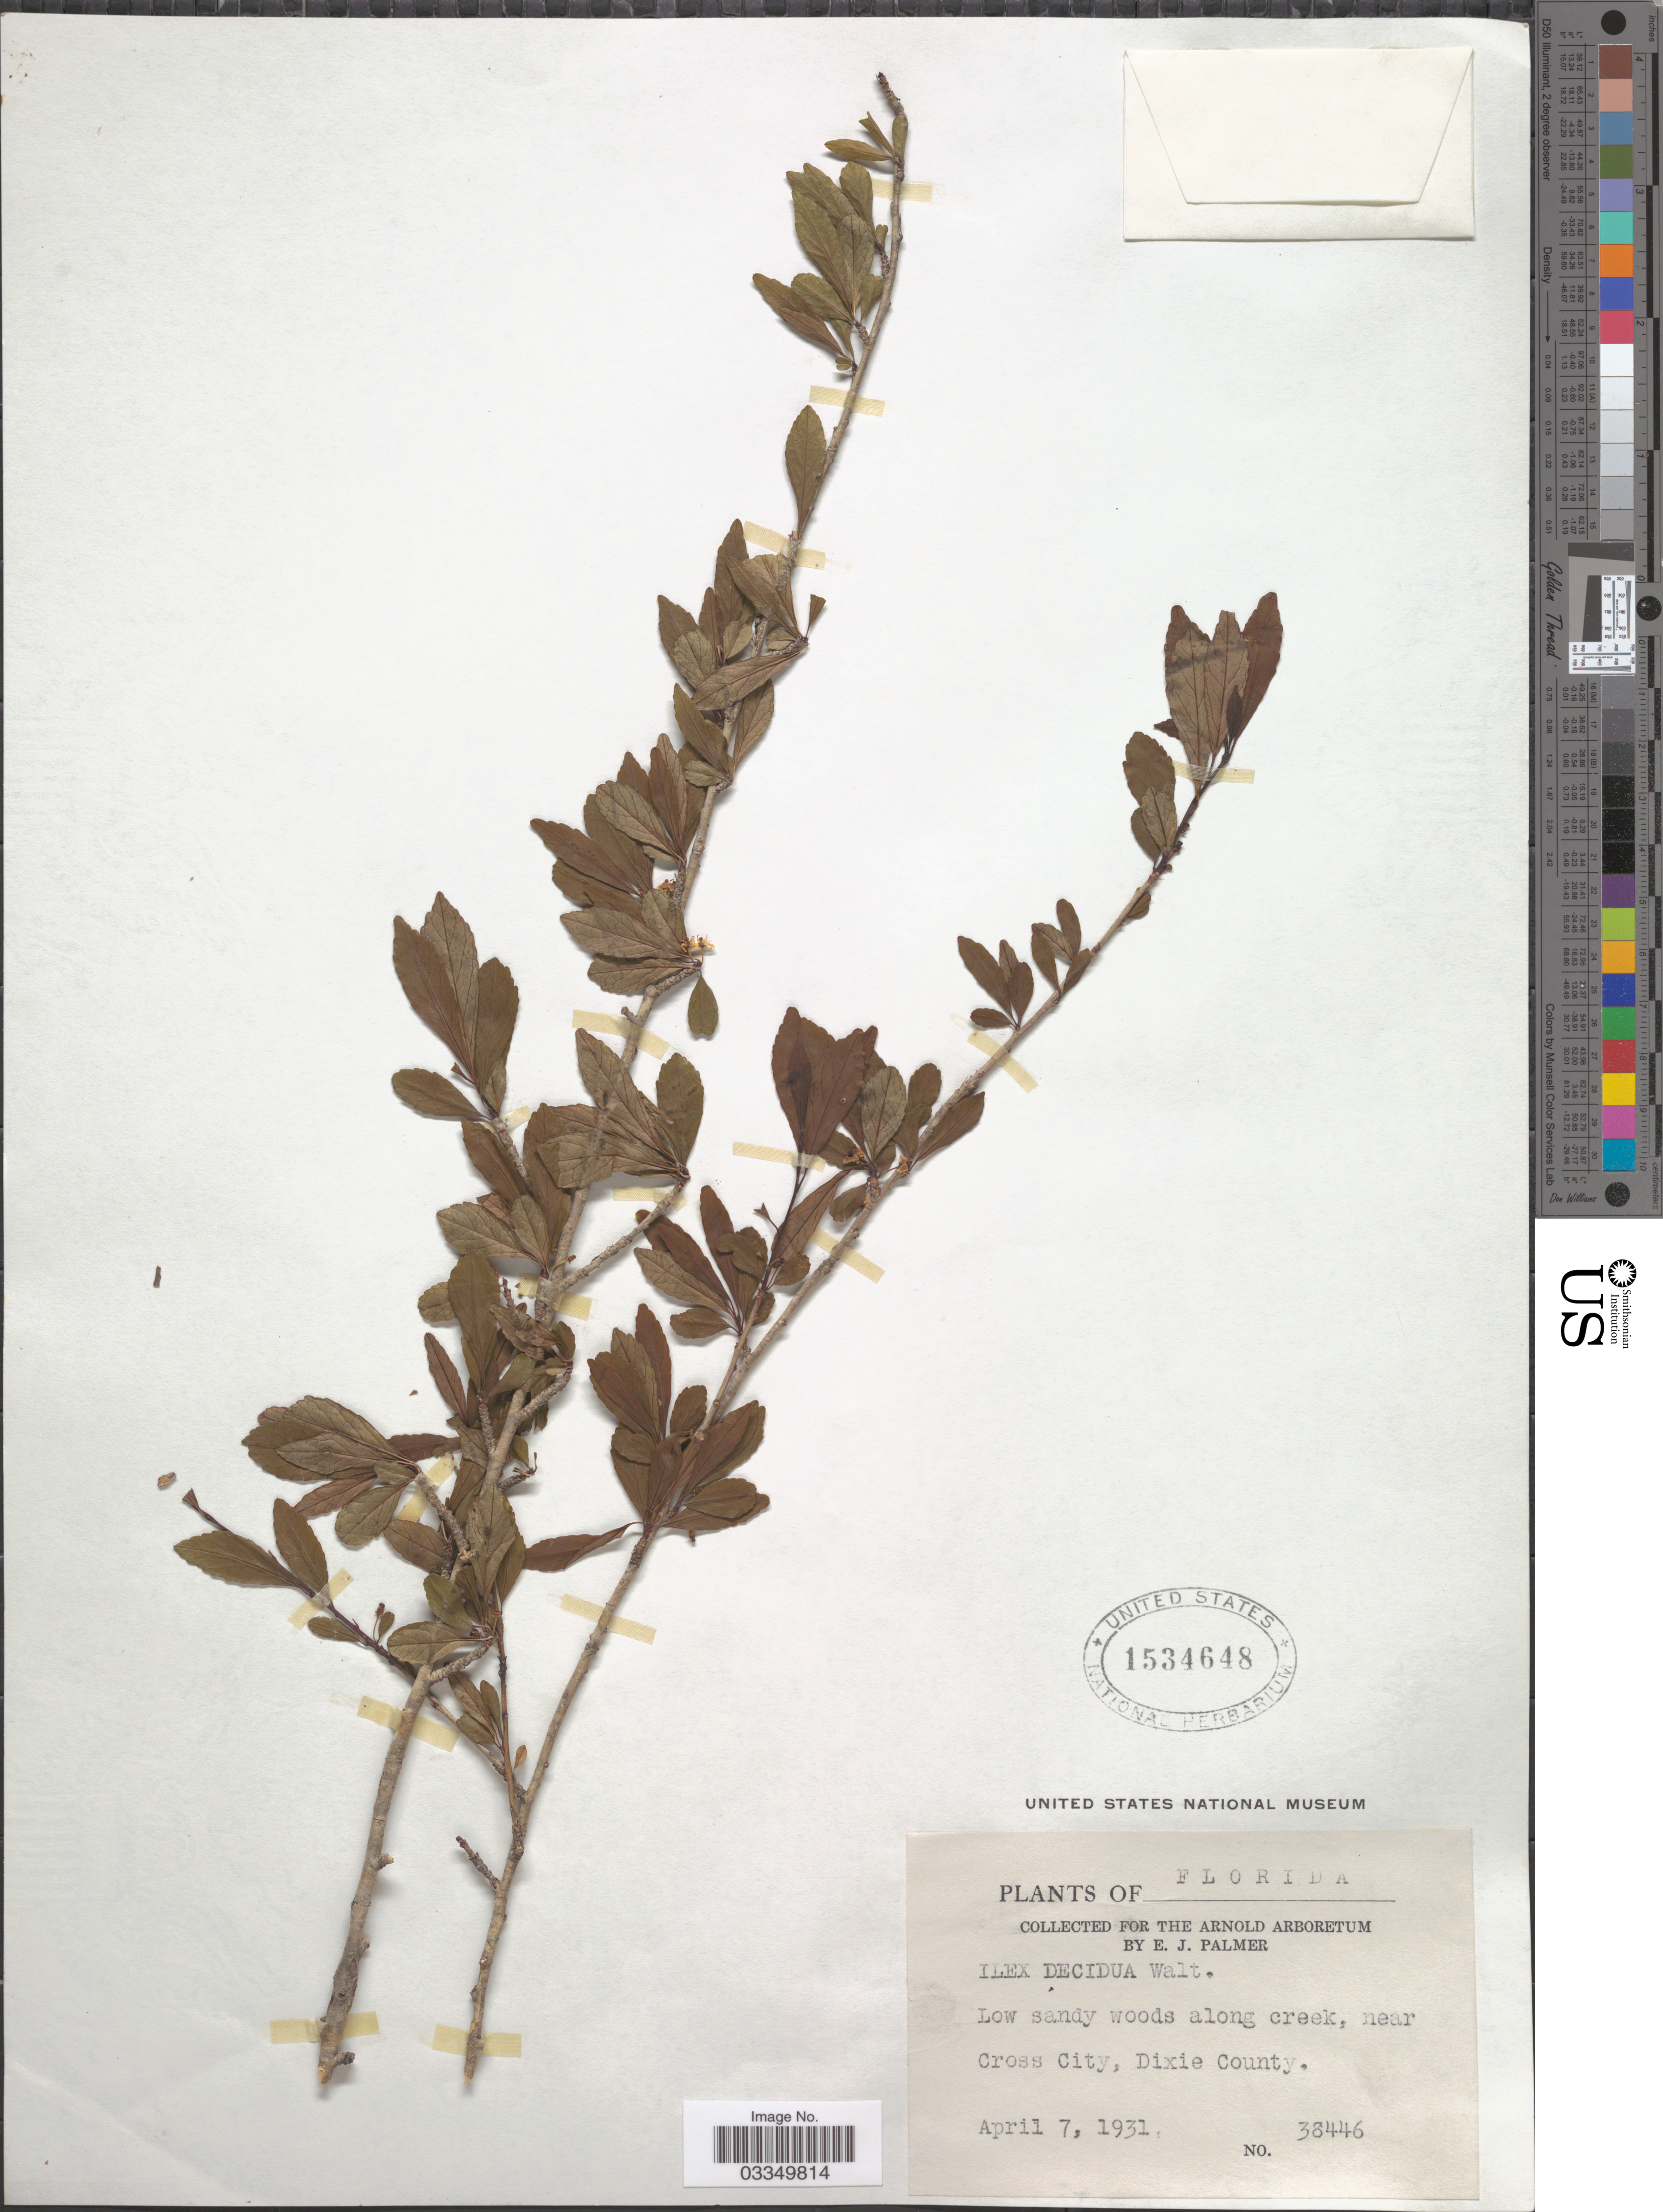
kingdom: Plantae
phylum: Tracheophyta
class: Magnoliopsida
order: Aquifoliales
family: Aquifoliaceae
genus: Ilex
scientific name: Ilex decidua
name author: Walter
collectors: E. J. Palmer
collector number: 38446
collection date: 1931-04-07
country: United States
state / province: Florida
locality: Along creek, near Cross City, Dixie County.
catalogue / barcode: US 1534648